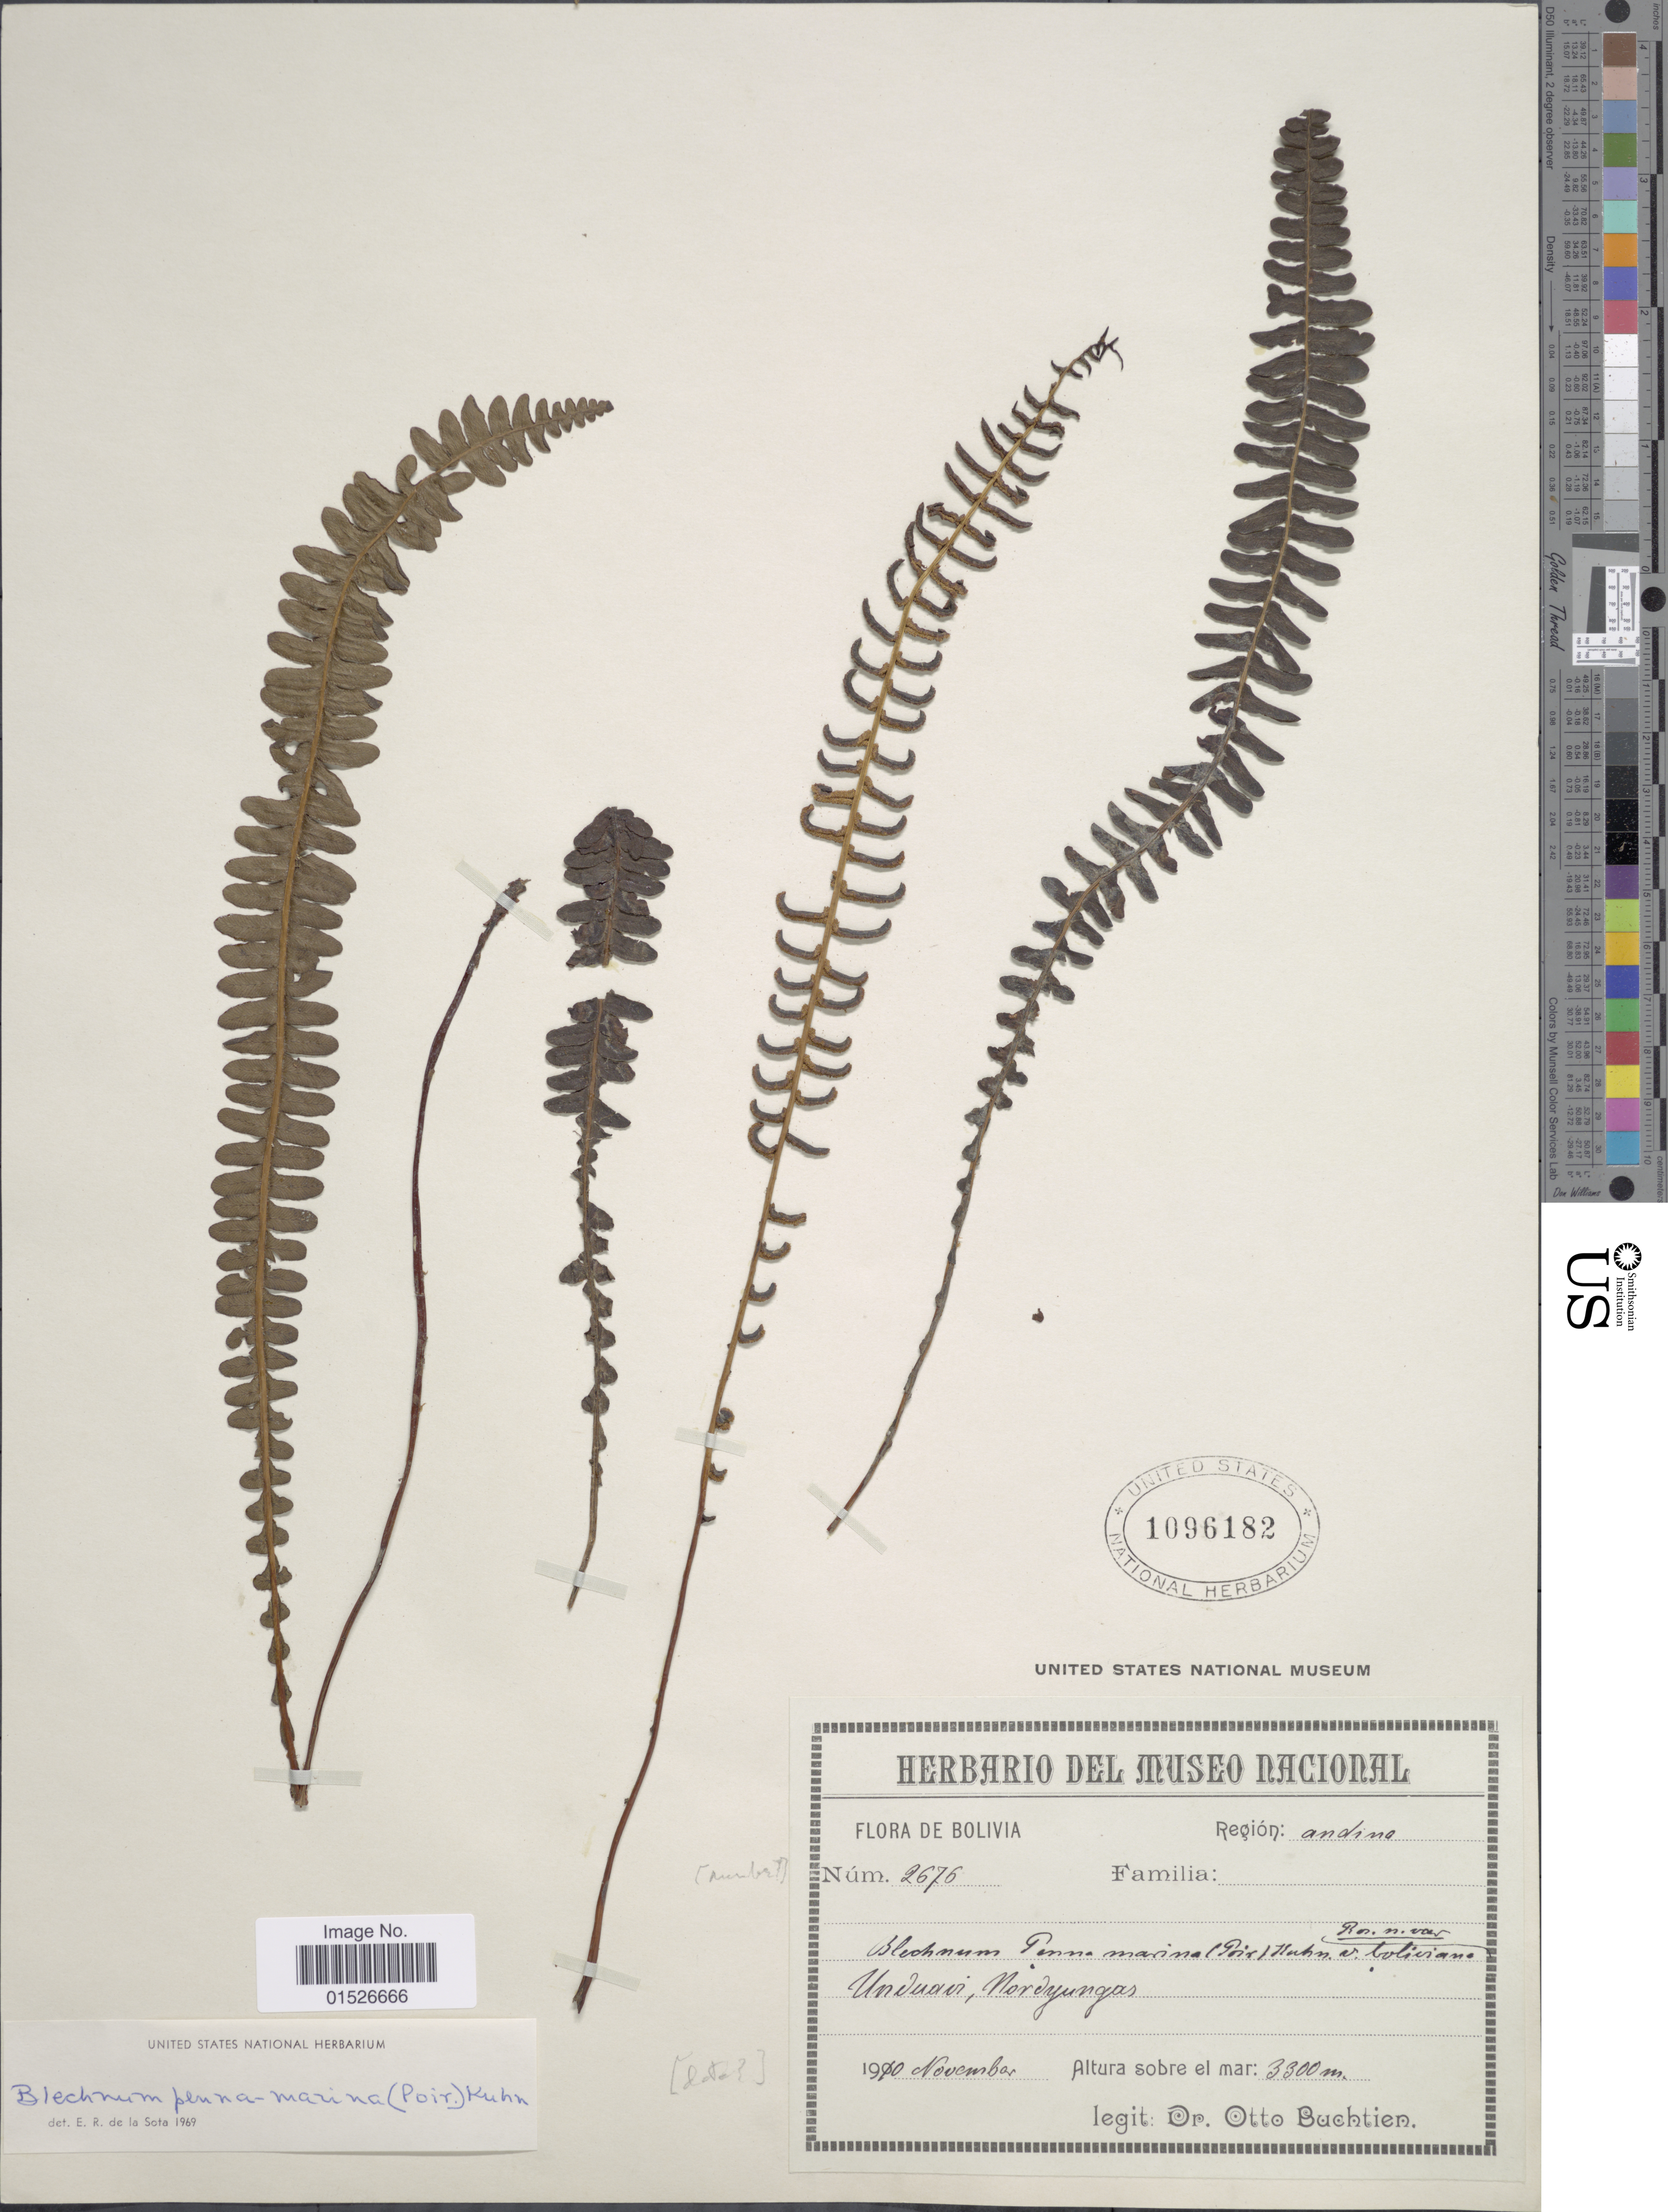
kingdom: Plantae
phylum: Tracheophyta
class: Polypodiopsida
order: Polypodiales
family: Blechnaceae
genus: Blechnum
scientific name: Blechnum penna-marina subsp. bolivianum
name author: Rosenst. ex Looser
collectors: O. Buchtien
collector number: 2676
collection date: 1910-11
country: Bolivia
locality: Region: andina, Unduavi, Nordyungas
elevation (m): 3300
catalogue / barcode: US 1096182